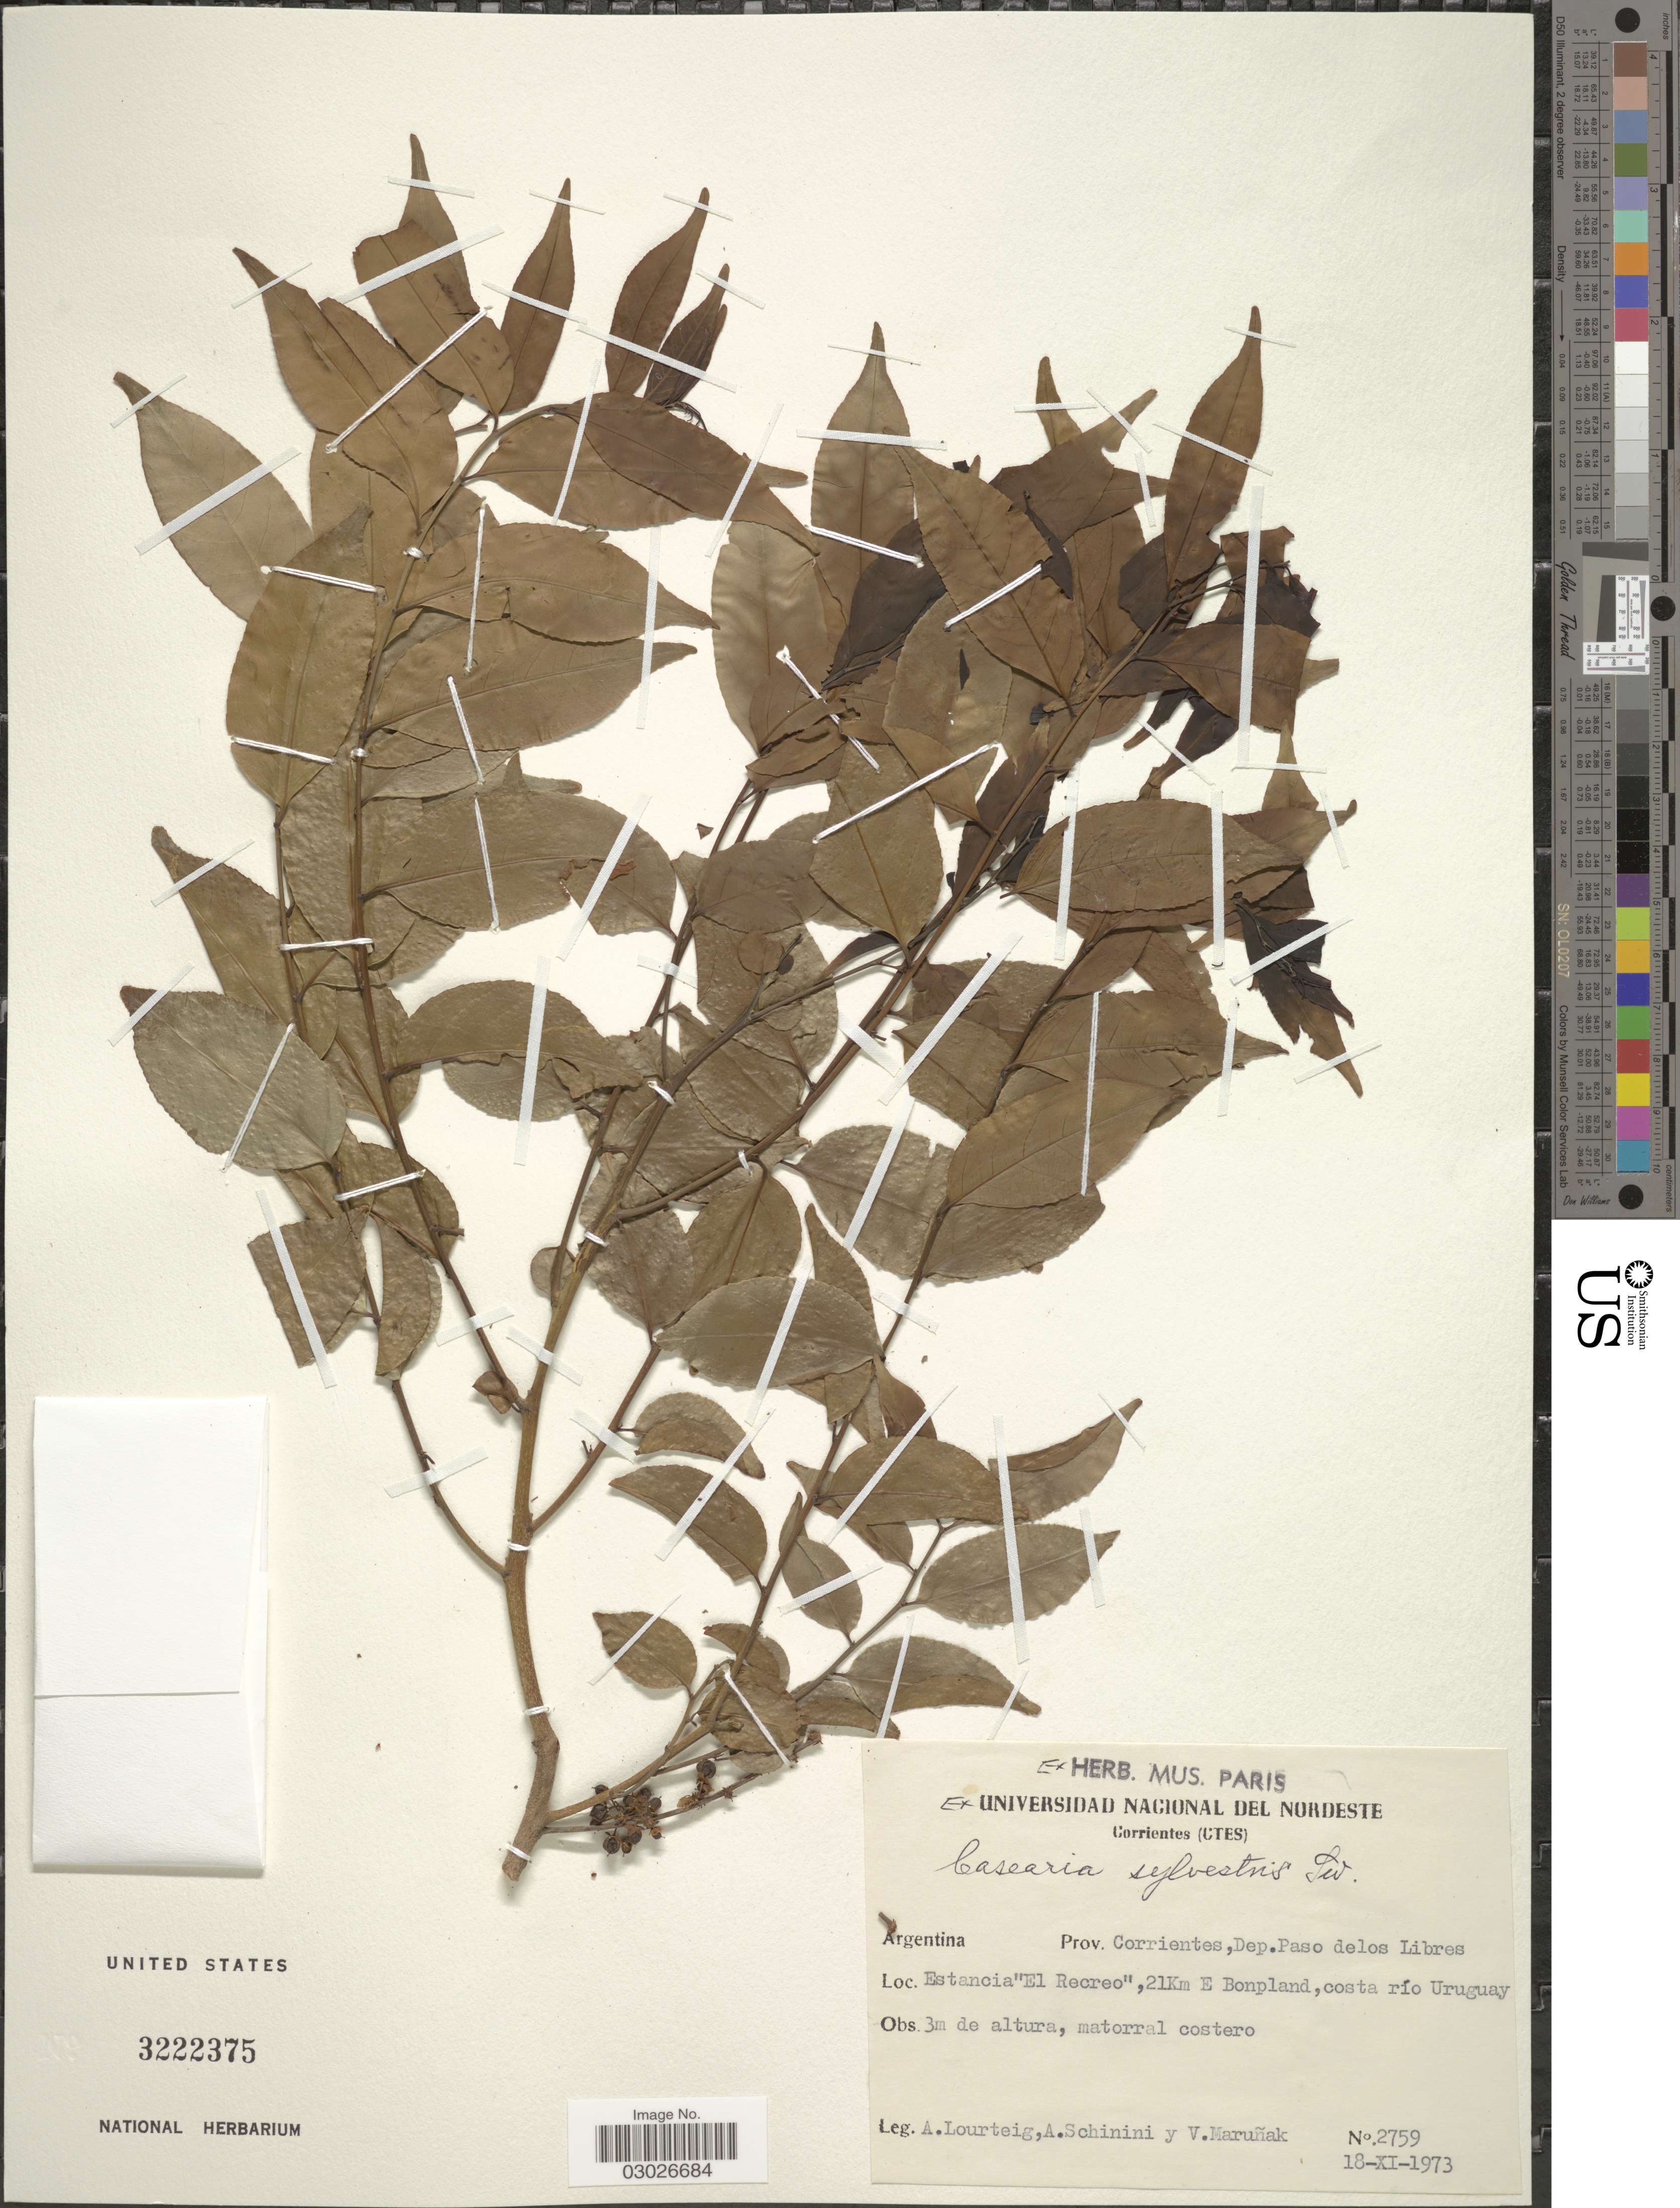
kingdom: Plantae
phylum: Tracheophyta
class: Magnoliopsida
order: Malpighiales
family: Salicaceae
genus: Casearia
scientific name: Casearia sylvestris var. sylvestris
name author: Sw.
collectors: A. Lourteig, A. Schinini & V. Maruñak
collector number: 2759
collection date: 1973-11-18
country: Argentina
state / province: Corrientes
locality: Dep. Paso delos Libres. Estancia "El Recreo", 21Km E Bonpland, costa río Uruguay.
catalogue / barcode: US 3222375